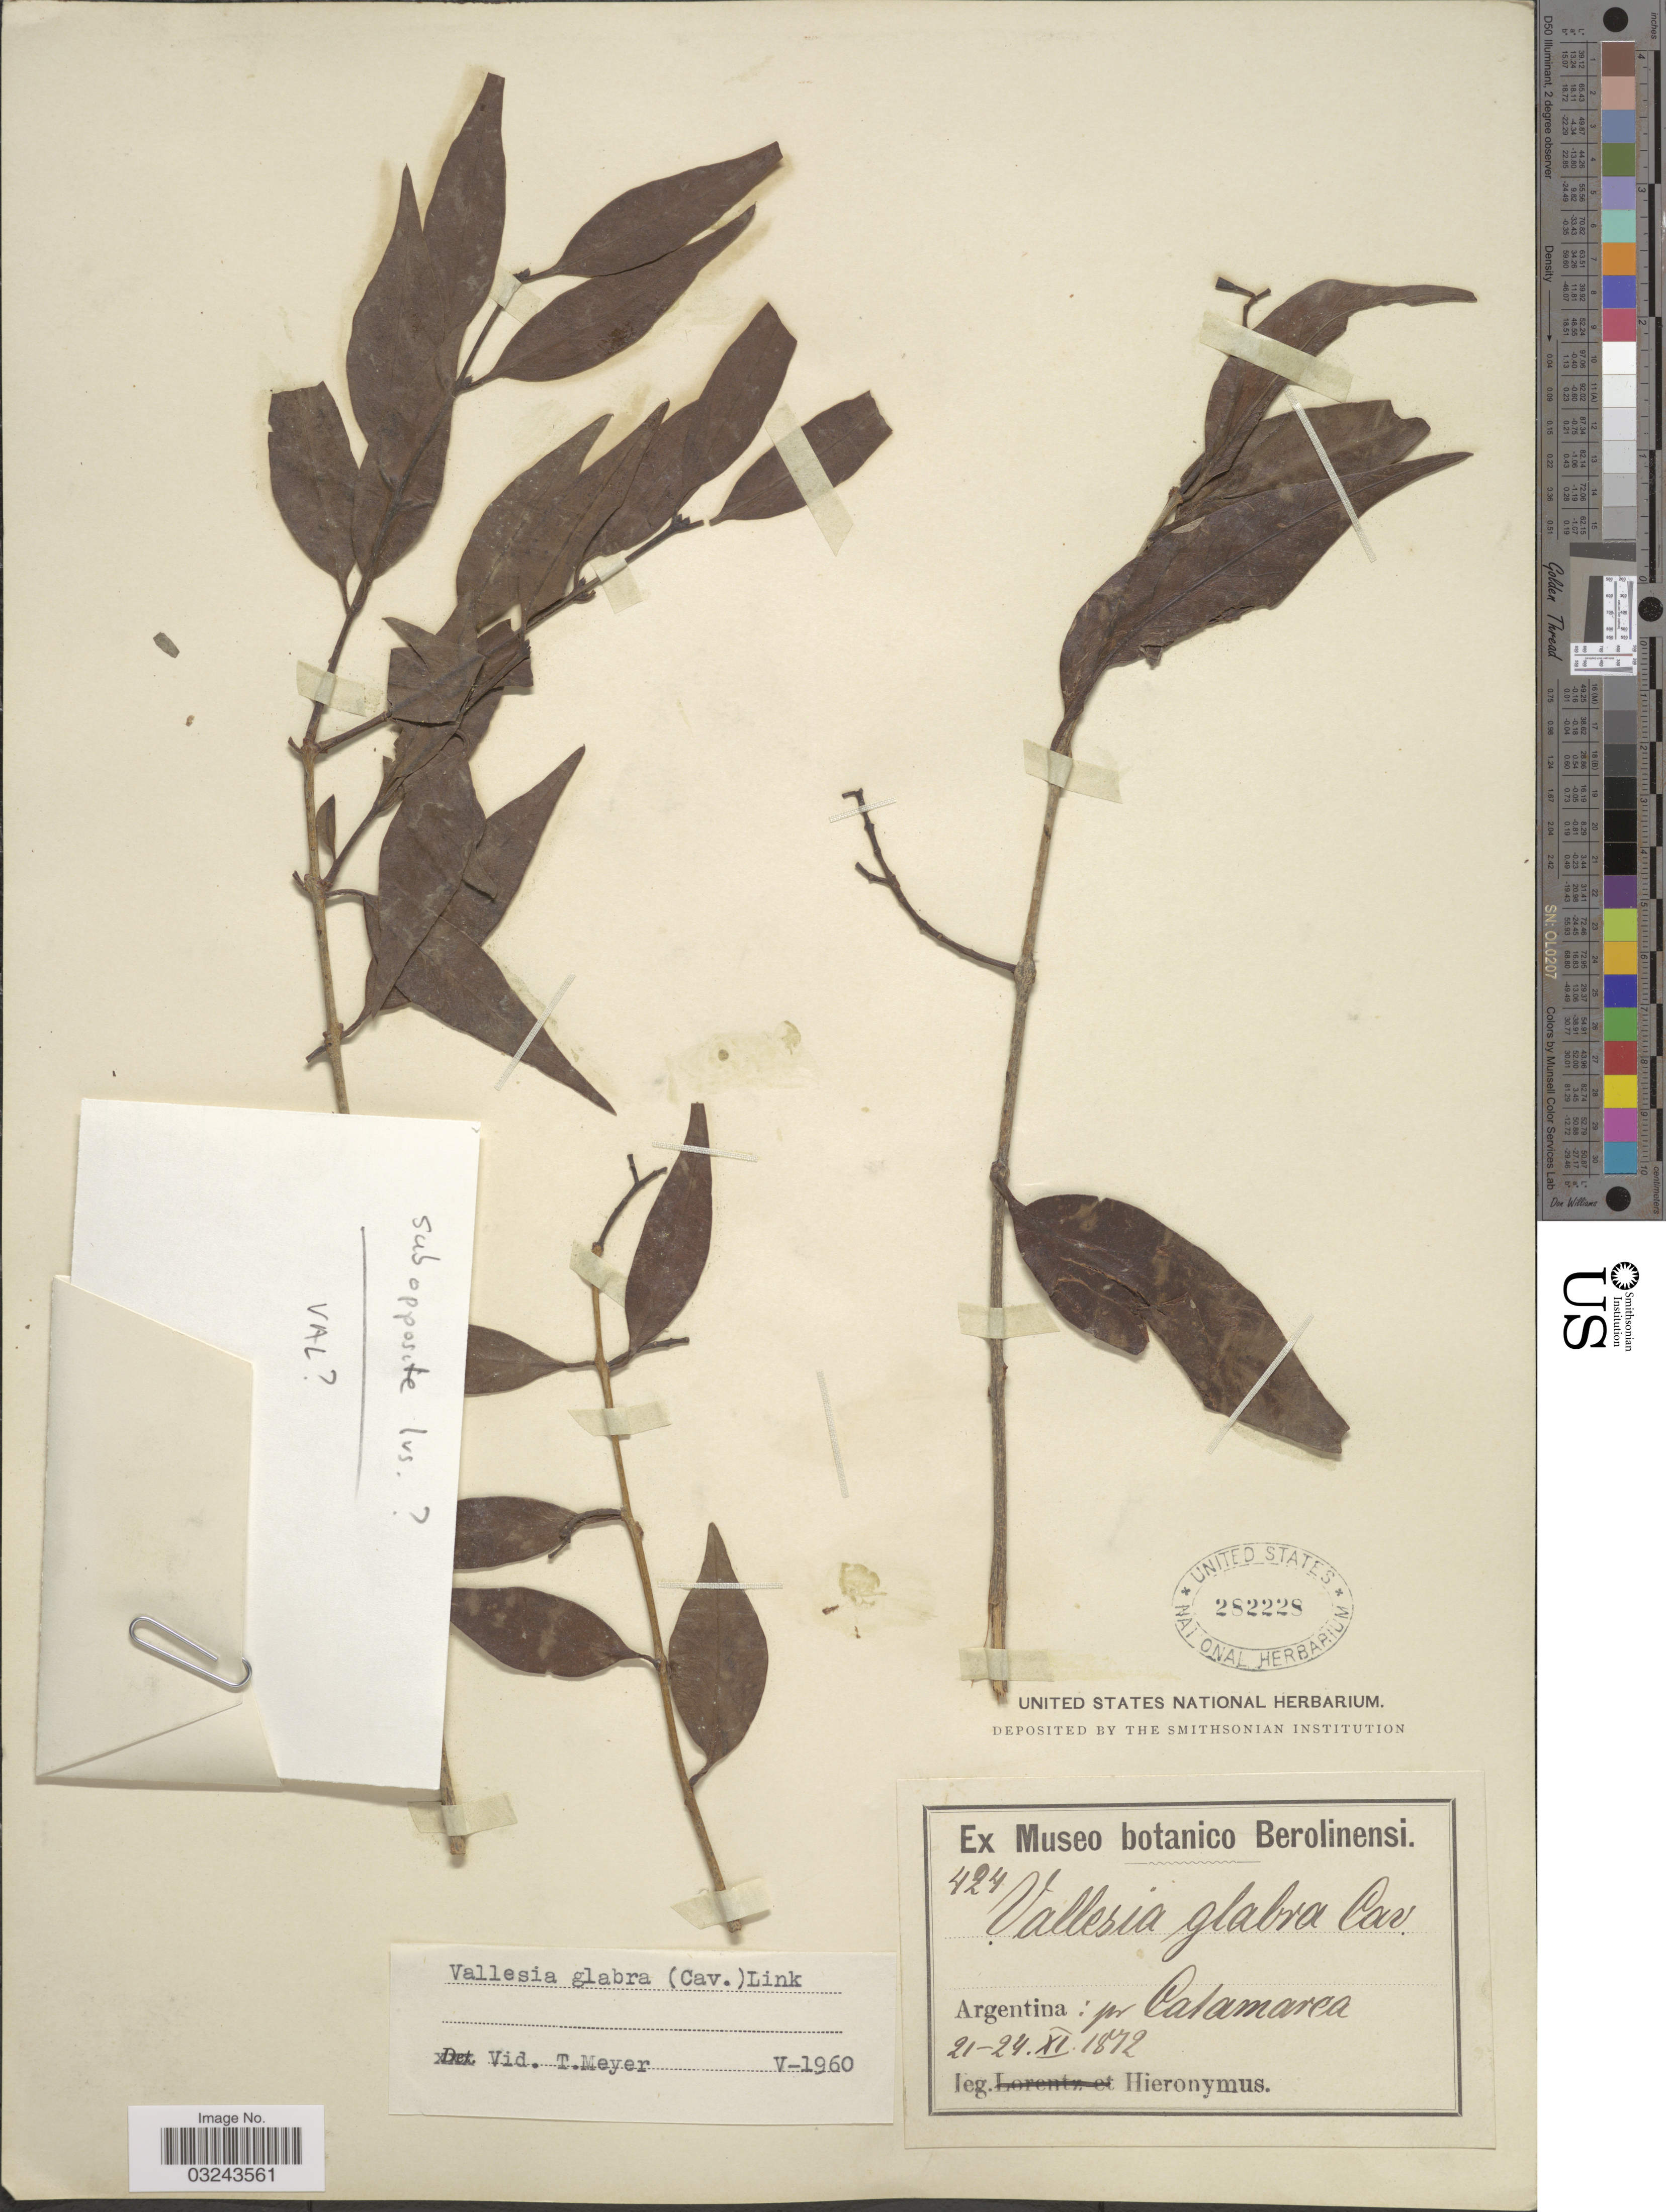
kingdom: Plantae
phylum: Tracheophyta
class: Magnoliopsida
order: Gentianales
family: Apocynaceae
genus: Vallesia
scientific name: Vallesia glabra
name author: (Cav.) Link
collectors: -. Hieronymus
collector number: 424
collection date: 1872-11-21/1872-11-24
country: Argentina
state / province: Catamarca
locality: Pr. Catamarca.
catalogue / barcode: US 282228